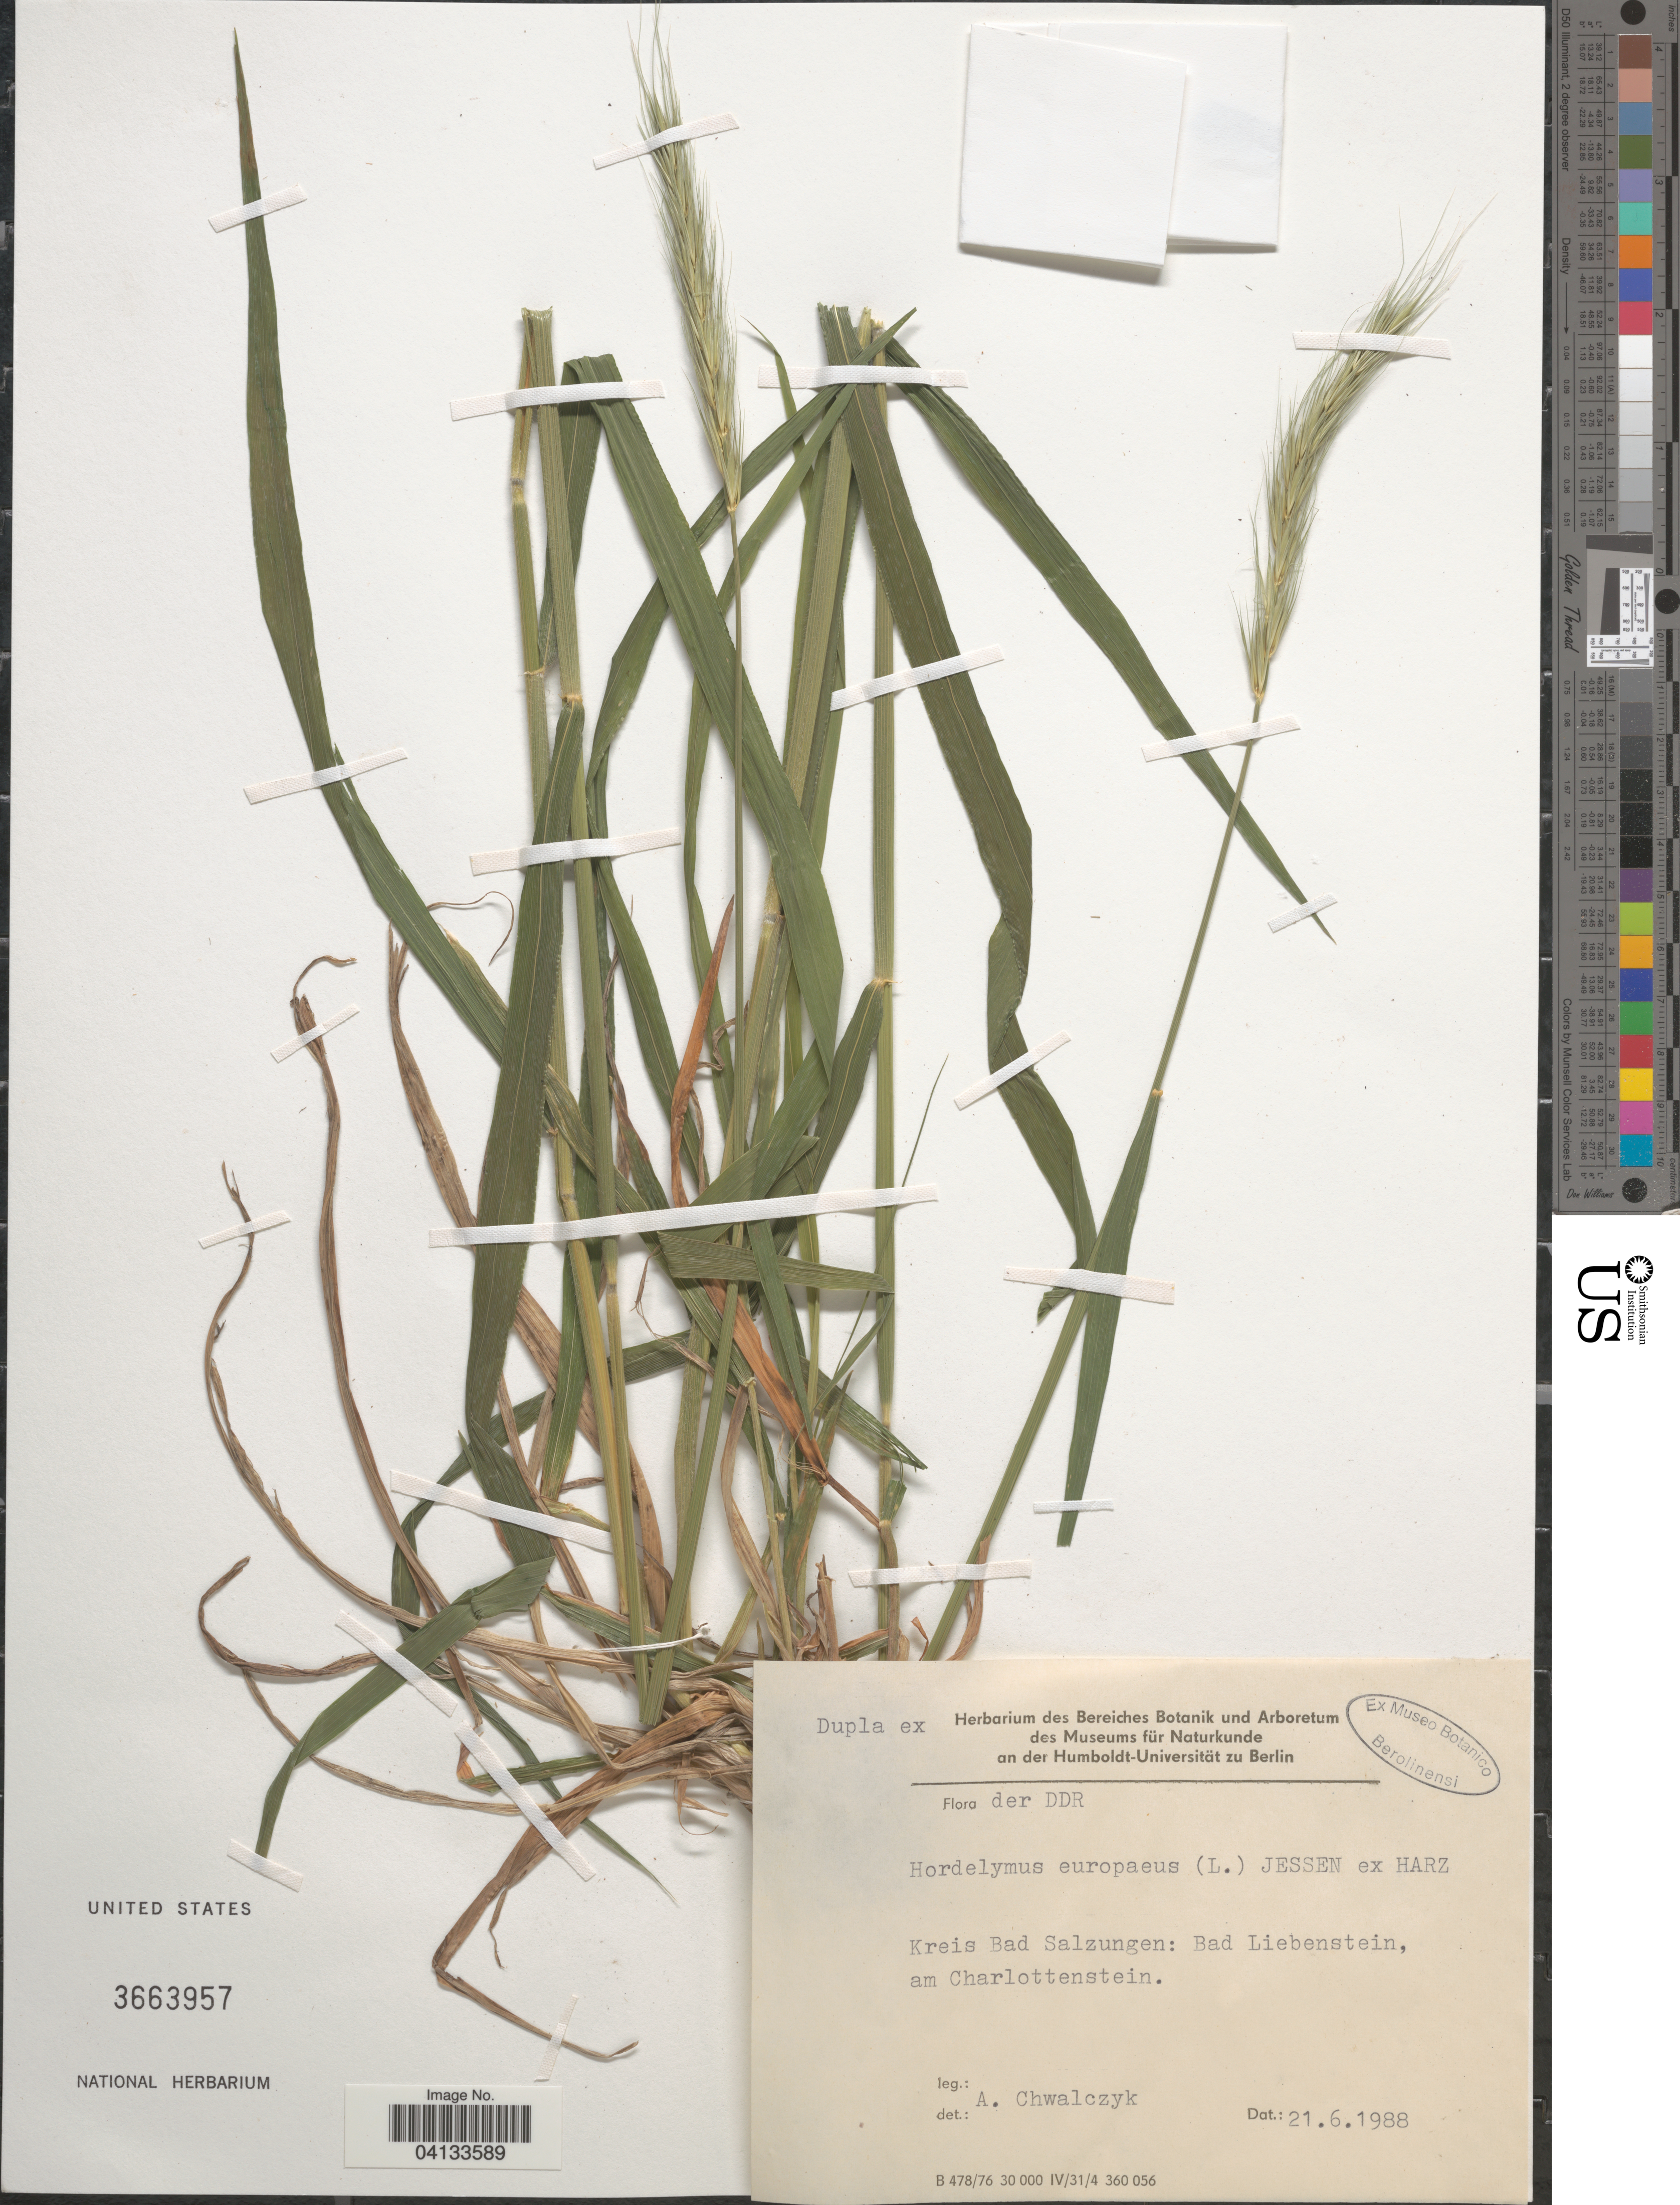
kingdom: Plantae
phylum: Tracheophyta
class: Liliopsida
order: Poales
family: Poaceae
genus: Hordelymus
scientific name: Hordelymus europaeus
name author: (L.) Jess. ex Harz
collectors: A. Chwalczyk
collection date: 1988-06-21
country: Germany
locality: DDR. Kreis Bad Salzungen: Bad Liebenstein, am Charlottenstein.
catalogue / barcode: US 3663957